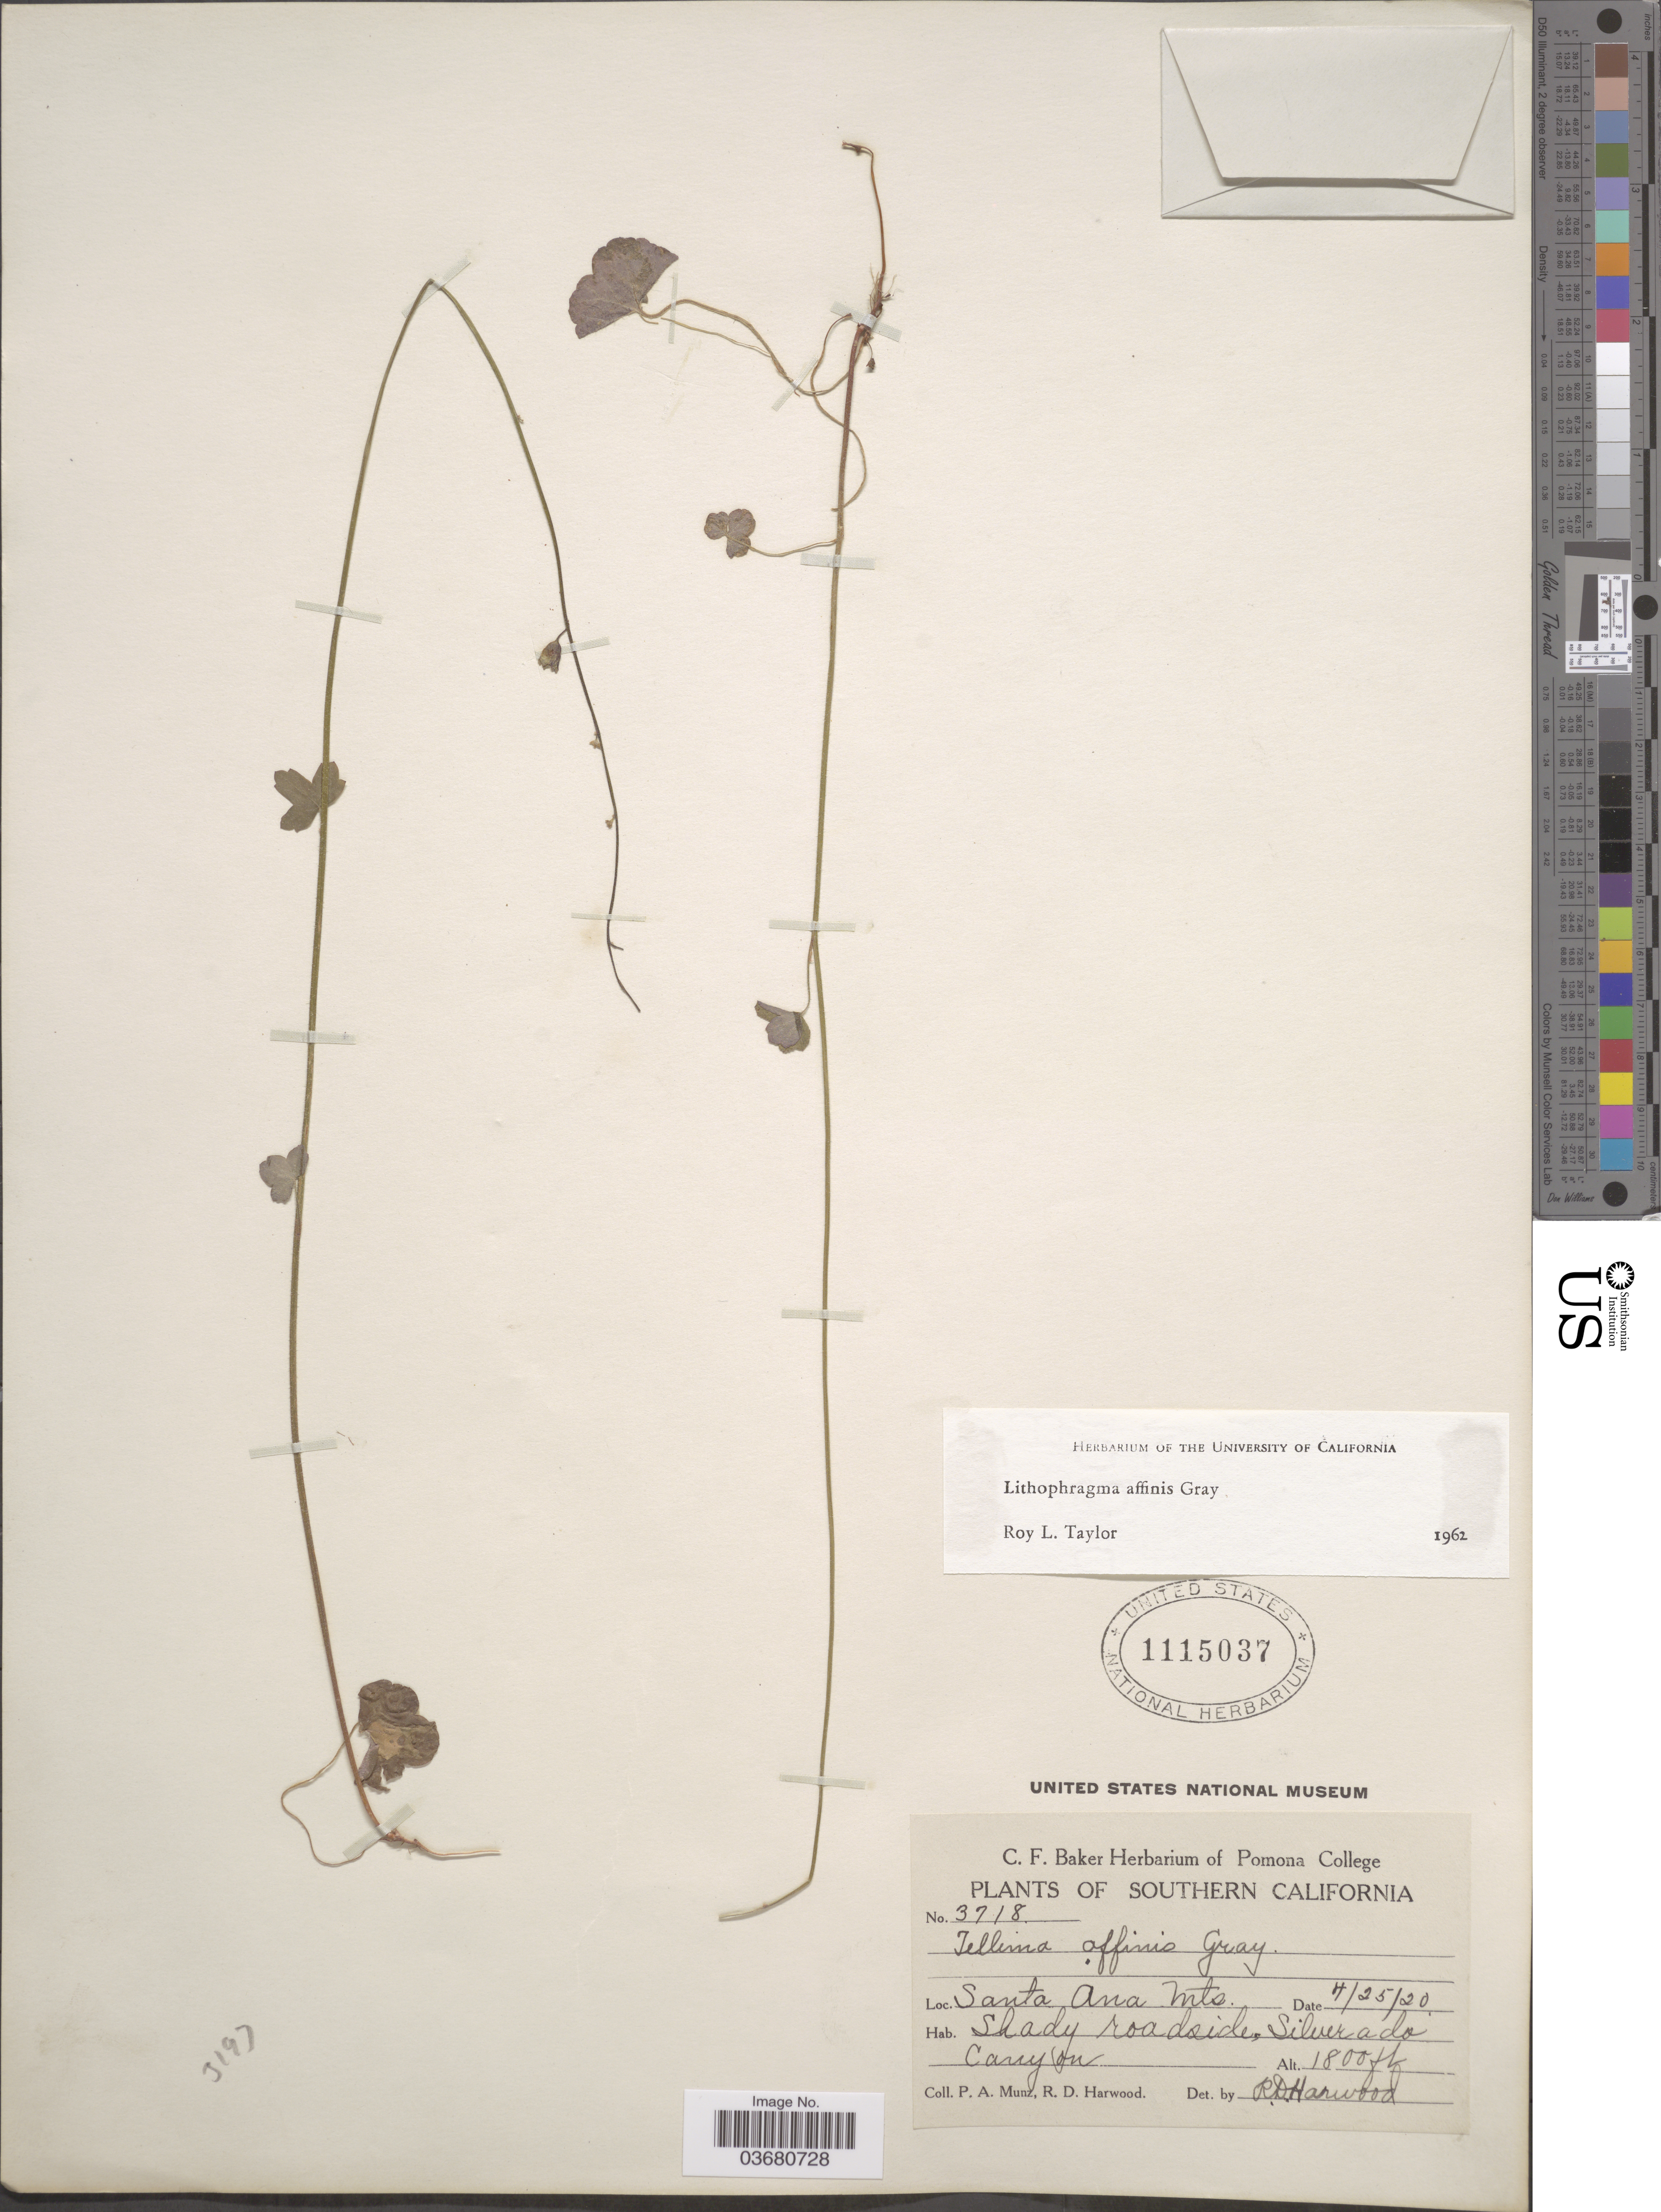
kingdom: Plantae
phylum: Tracheophyta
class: Magnoliopsida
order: Saxifragales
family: Saxifragaceae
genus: Lithophragma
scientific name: Lithophragma affine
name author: A. Gray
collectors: P. A. Munz & R. Harwood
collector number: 3718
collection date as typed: Transcribed d/m/y: 25/4/20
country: United States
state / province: California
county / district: Los Angeles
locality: Southern California. Santa Ana Mts. Shady roadside, Silverado Canyon.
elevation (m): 549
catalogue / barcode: US 1115037